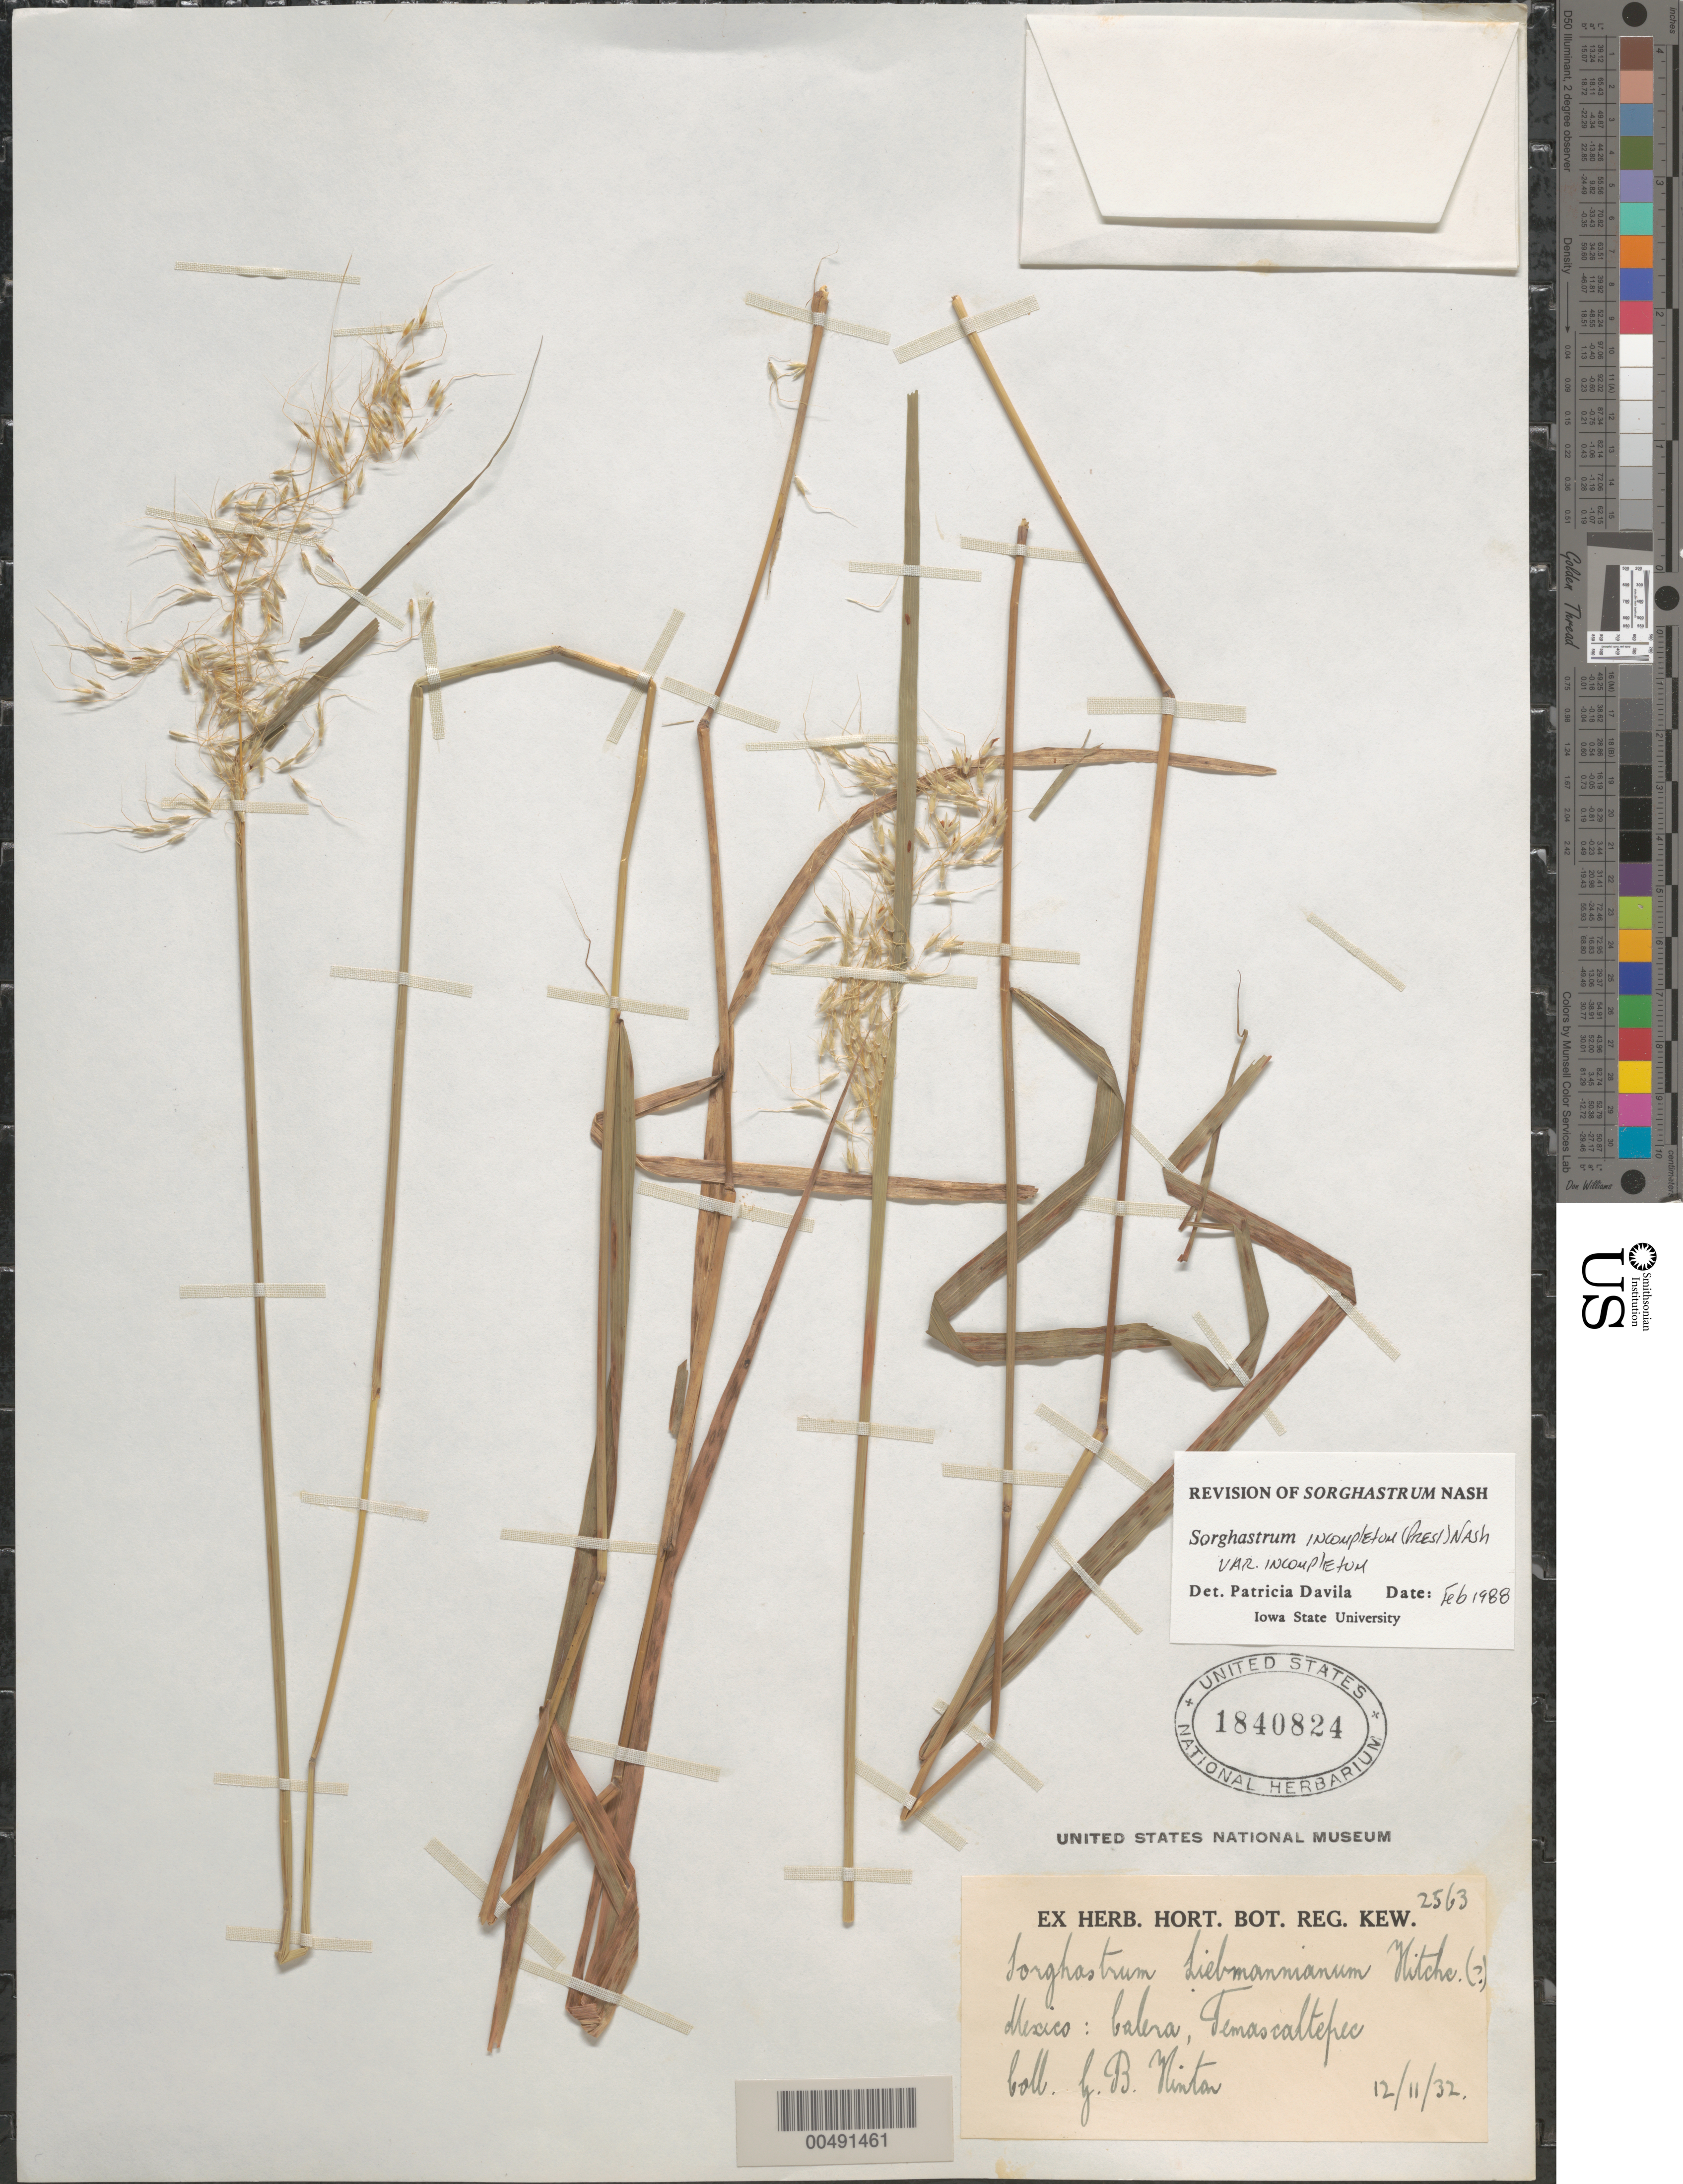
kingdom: Plantae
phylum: Tracheophyta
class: Liliopsida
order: Poales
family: Poaceae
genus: Sorghastrum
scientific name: Sorghastrum incompletum var. incompletum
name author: (J. Presl) Nash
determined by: Dávila, P. D.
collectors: G. B. Hinton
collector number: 2563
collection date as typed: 12 Nov 1932 or 11 Dec 1932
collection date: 1932-11-12 or 1932-12-11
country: Mexico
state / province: México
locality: Temascaltepec, Calera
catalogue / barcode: US 1840824